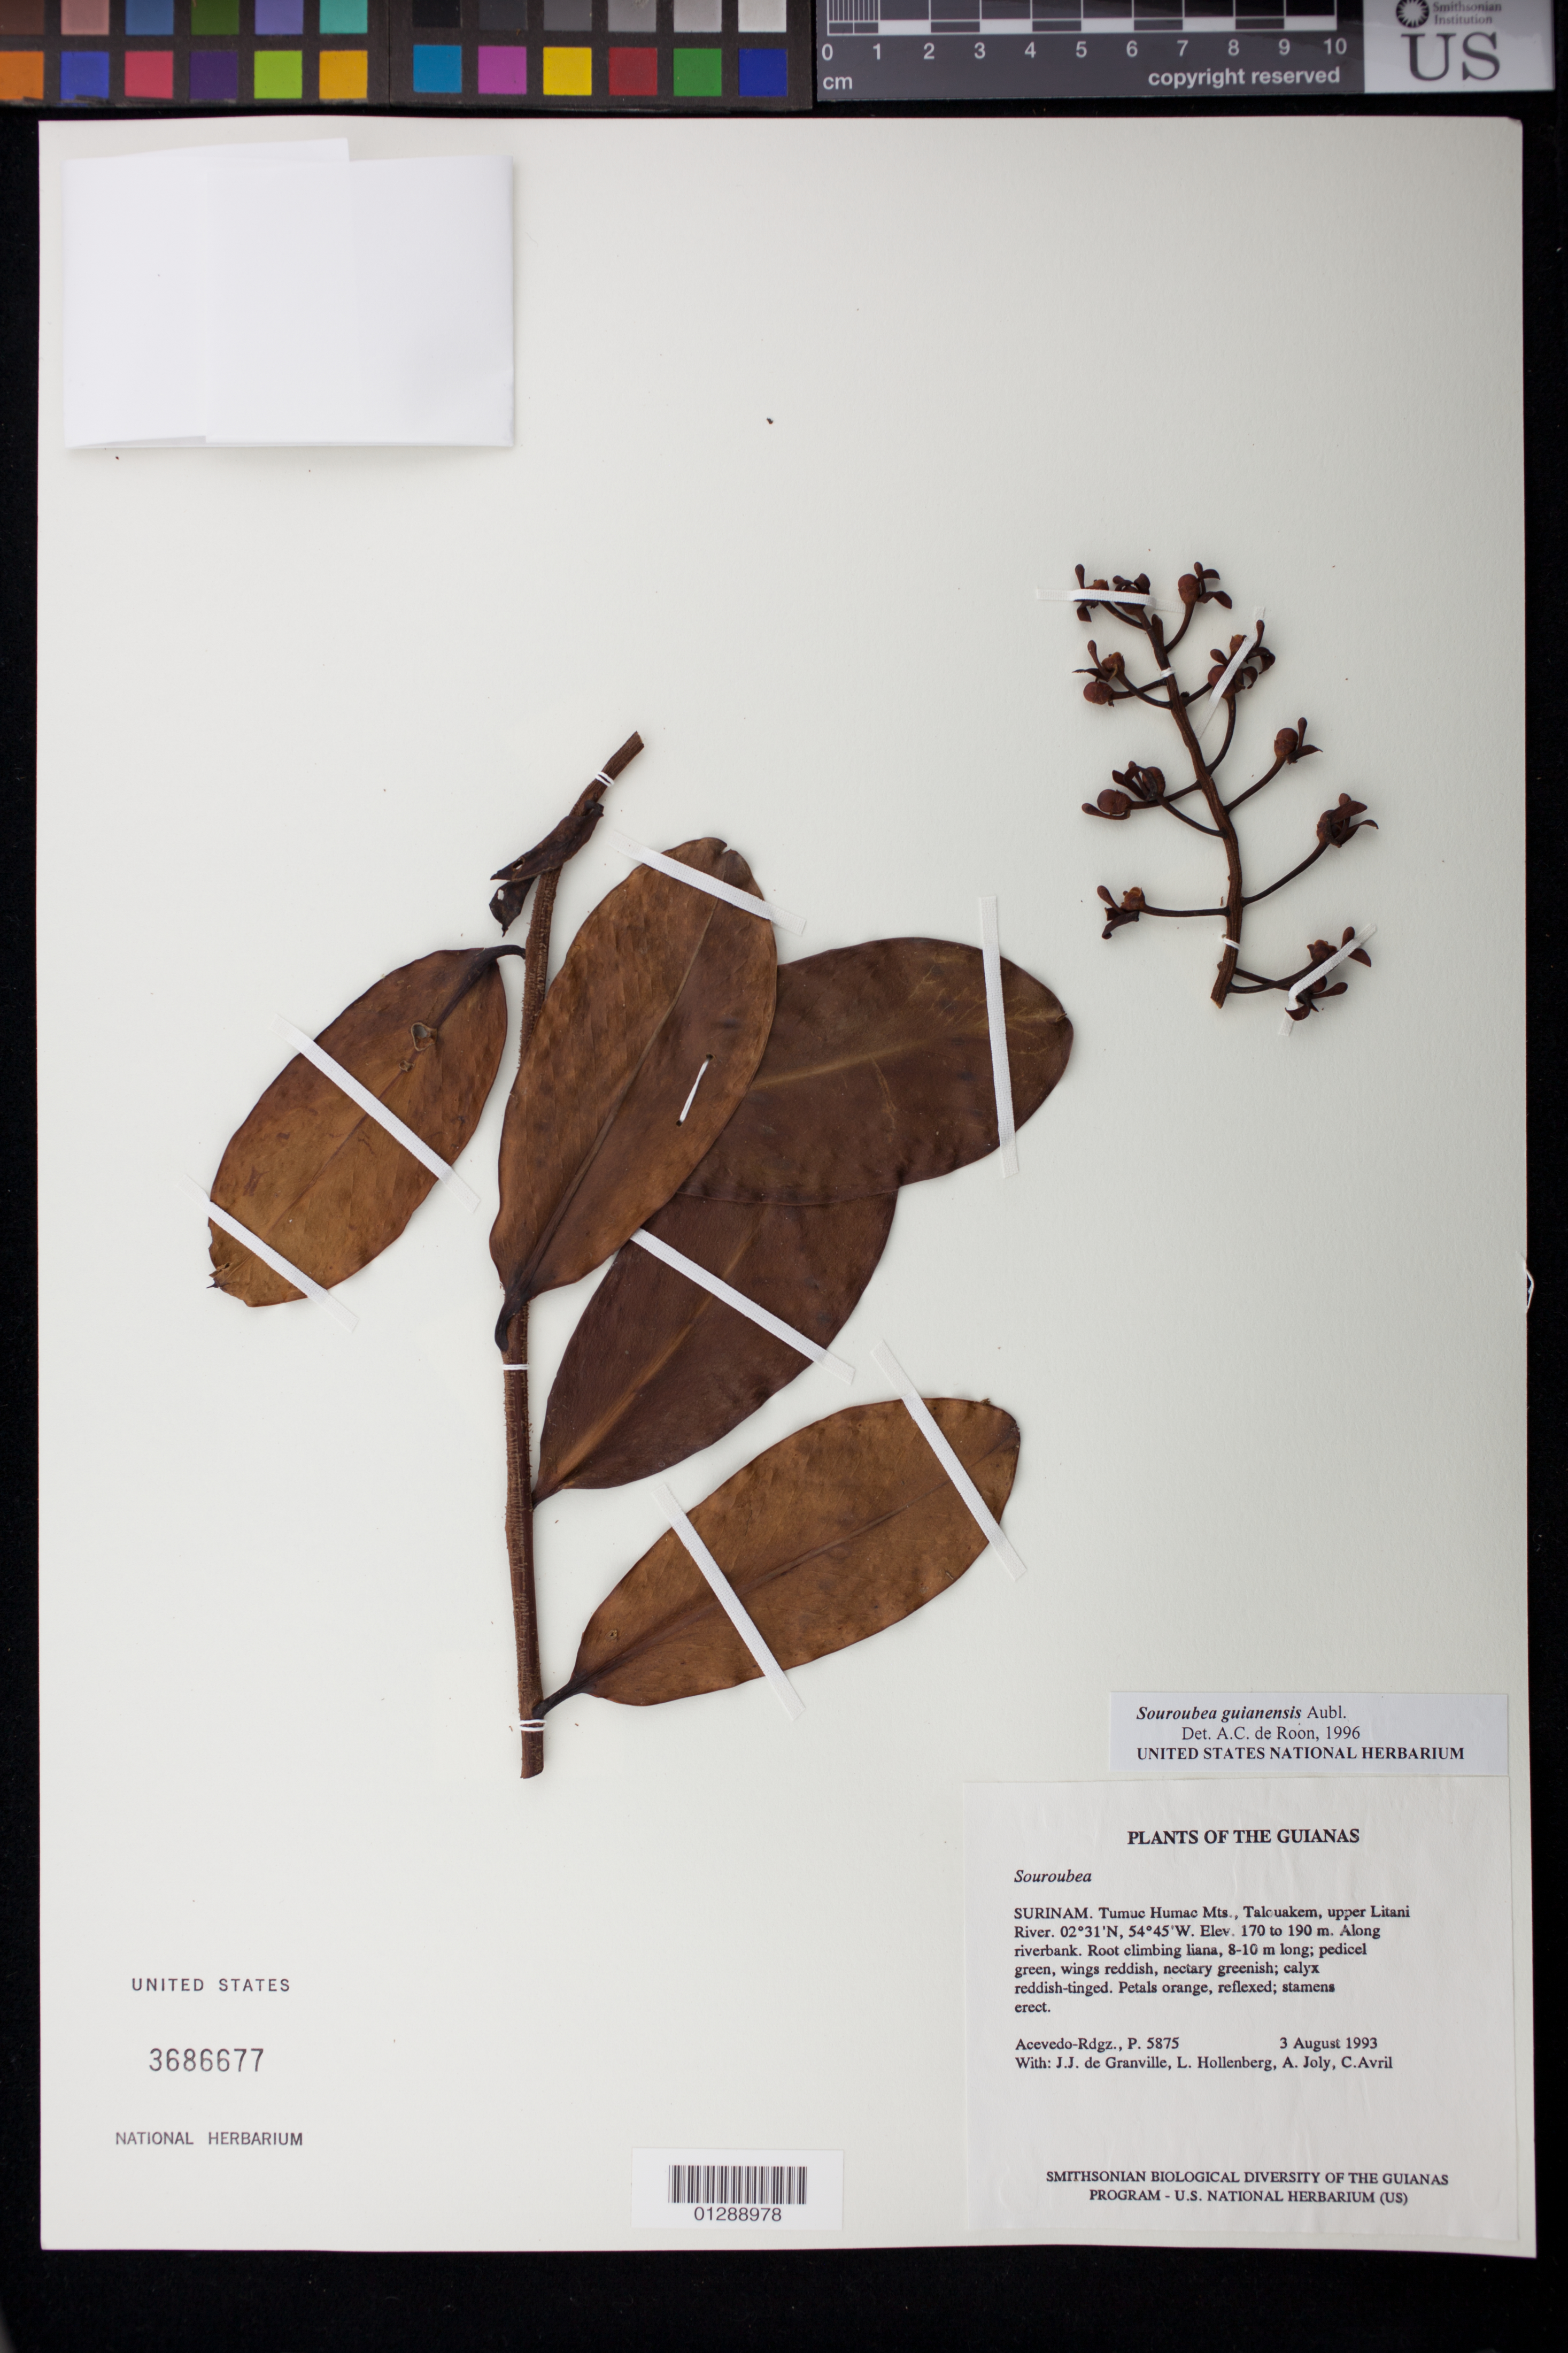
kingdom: Plantae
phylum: Tracheophyta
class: Magnoliopsida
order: Ericales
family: Marcgraviaceae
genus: Souroubea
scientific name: Souroubea guianensis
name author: Aubl.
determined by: de Roon, A. C.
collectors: P. Acevedo-Rodr., J.-J. de Granville, L. Hollenberg, A. Joly & C. Avril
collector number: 5875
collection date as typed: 3 August 1993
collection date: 1993-08-03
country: Suriname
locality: Tumuc Humac Mts., Talouakem, upper Litani River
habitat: Along riverbank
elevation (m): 170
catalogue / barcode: US 3686677